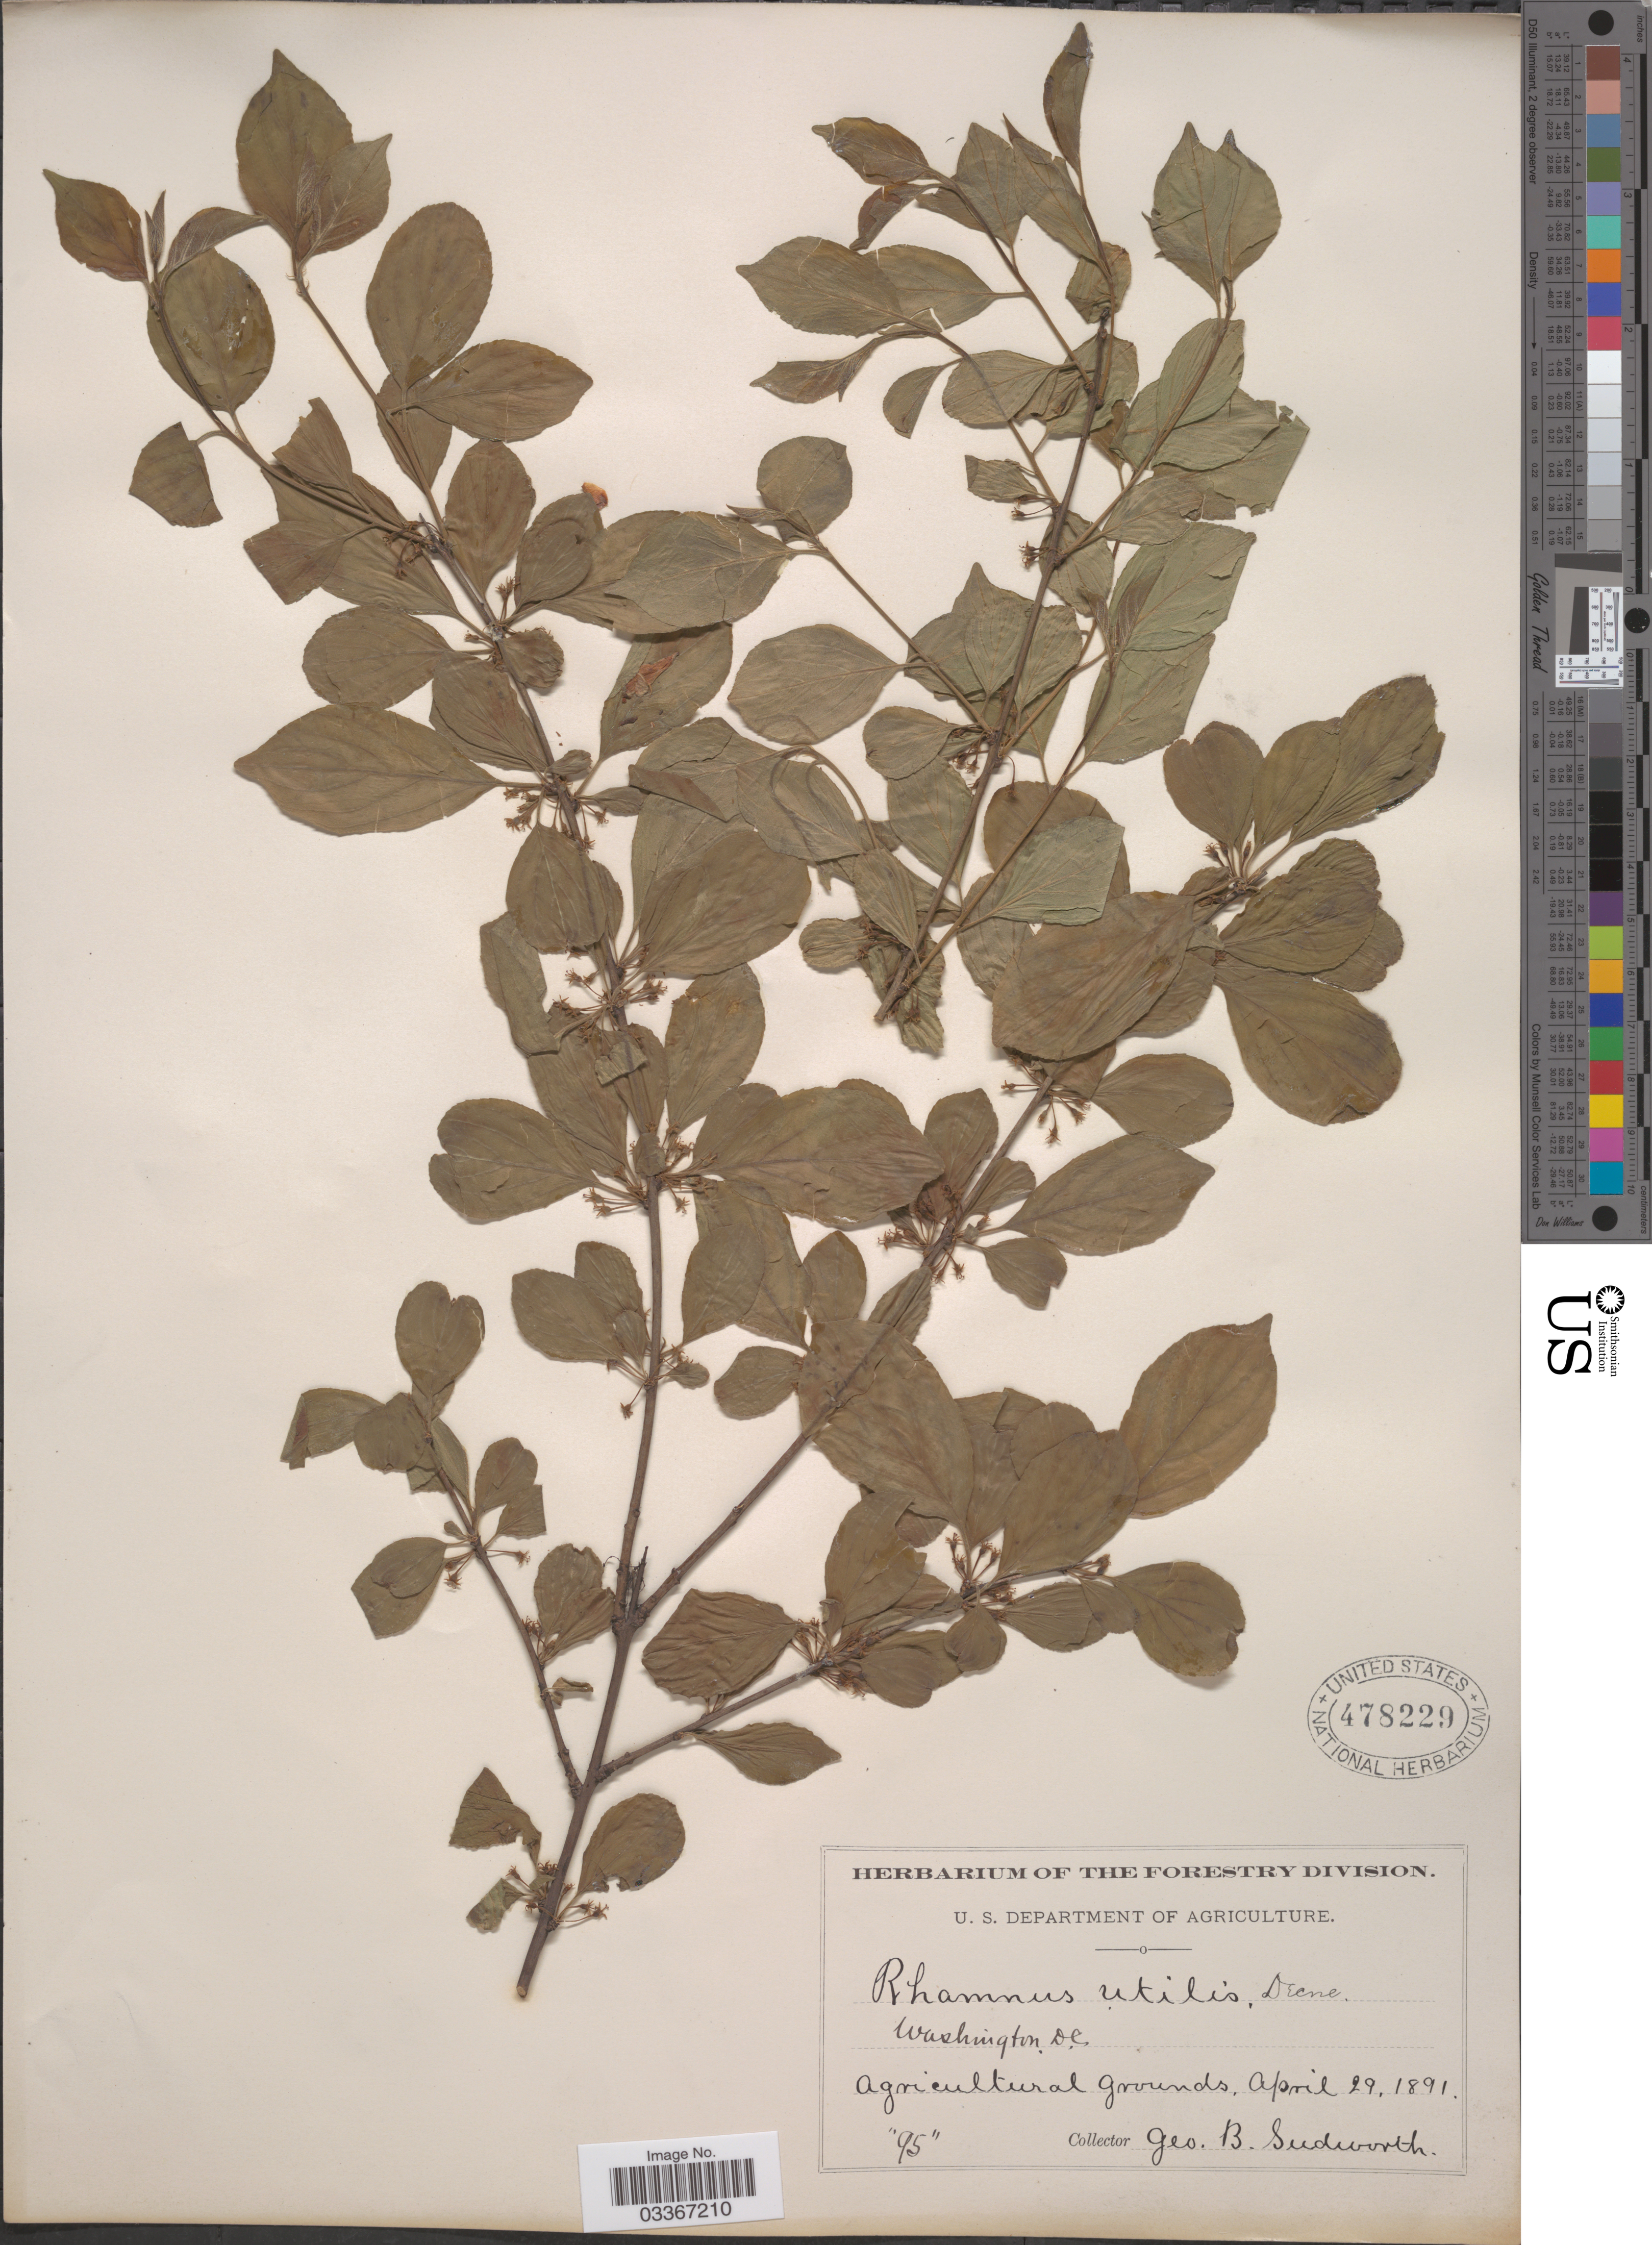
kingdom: Plantae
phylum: Tracheophyta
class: Magnoliopsida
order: Rosales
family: Rhamnaceae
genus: Rhamnus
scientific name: Rhamnus utilis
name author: Decne.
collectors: G. B. Sudworth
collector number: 95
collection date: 1891-04-29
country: United States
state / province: District of Columbia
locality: Washington D.C. Agricultural grounds.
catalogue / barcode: US 478229